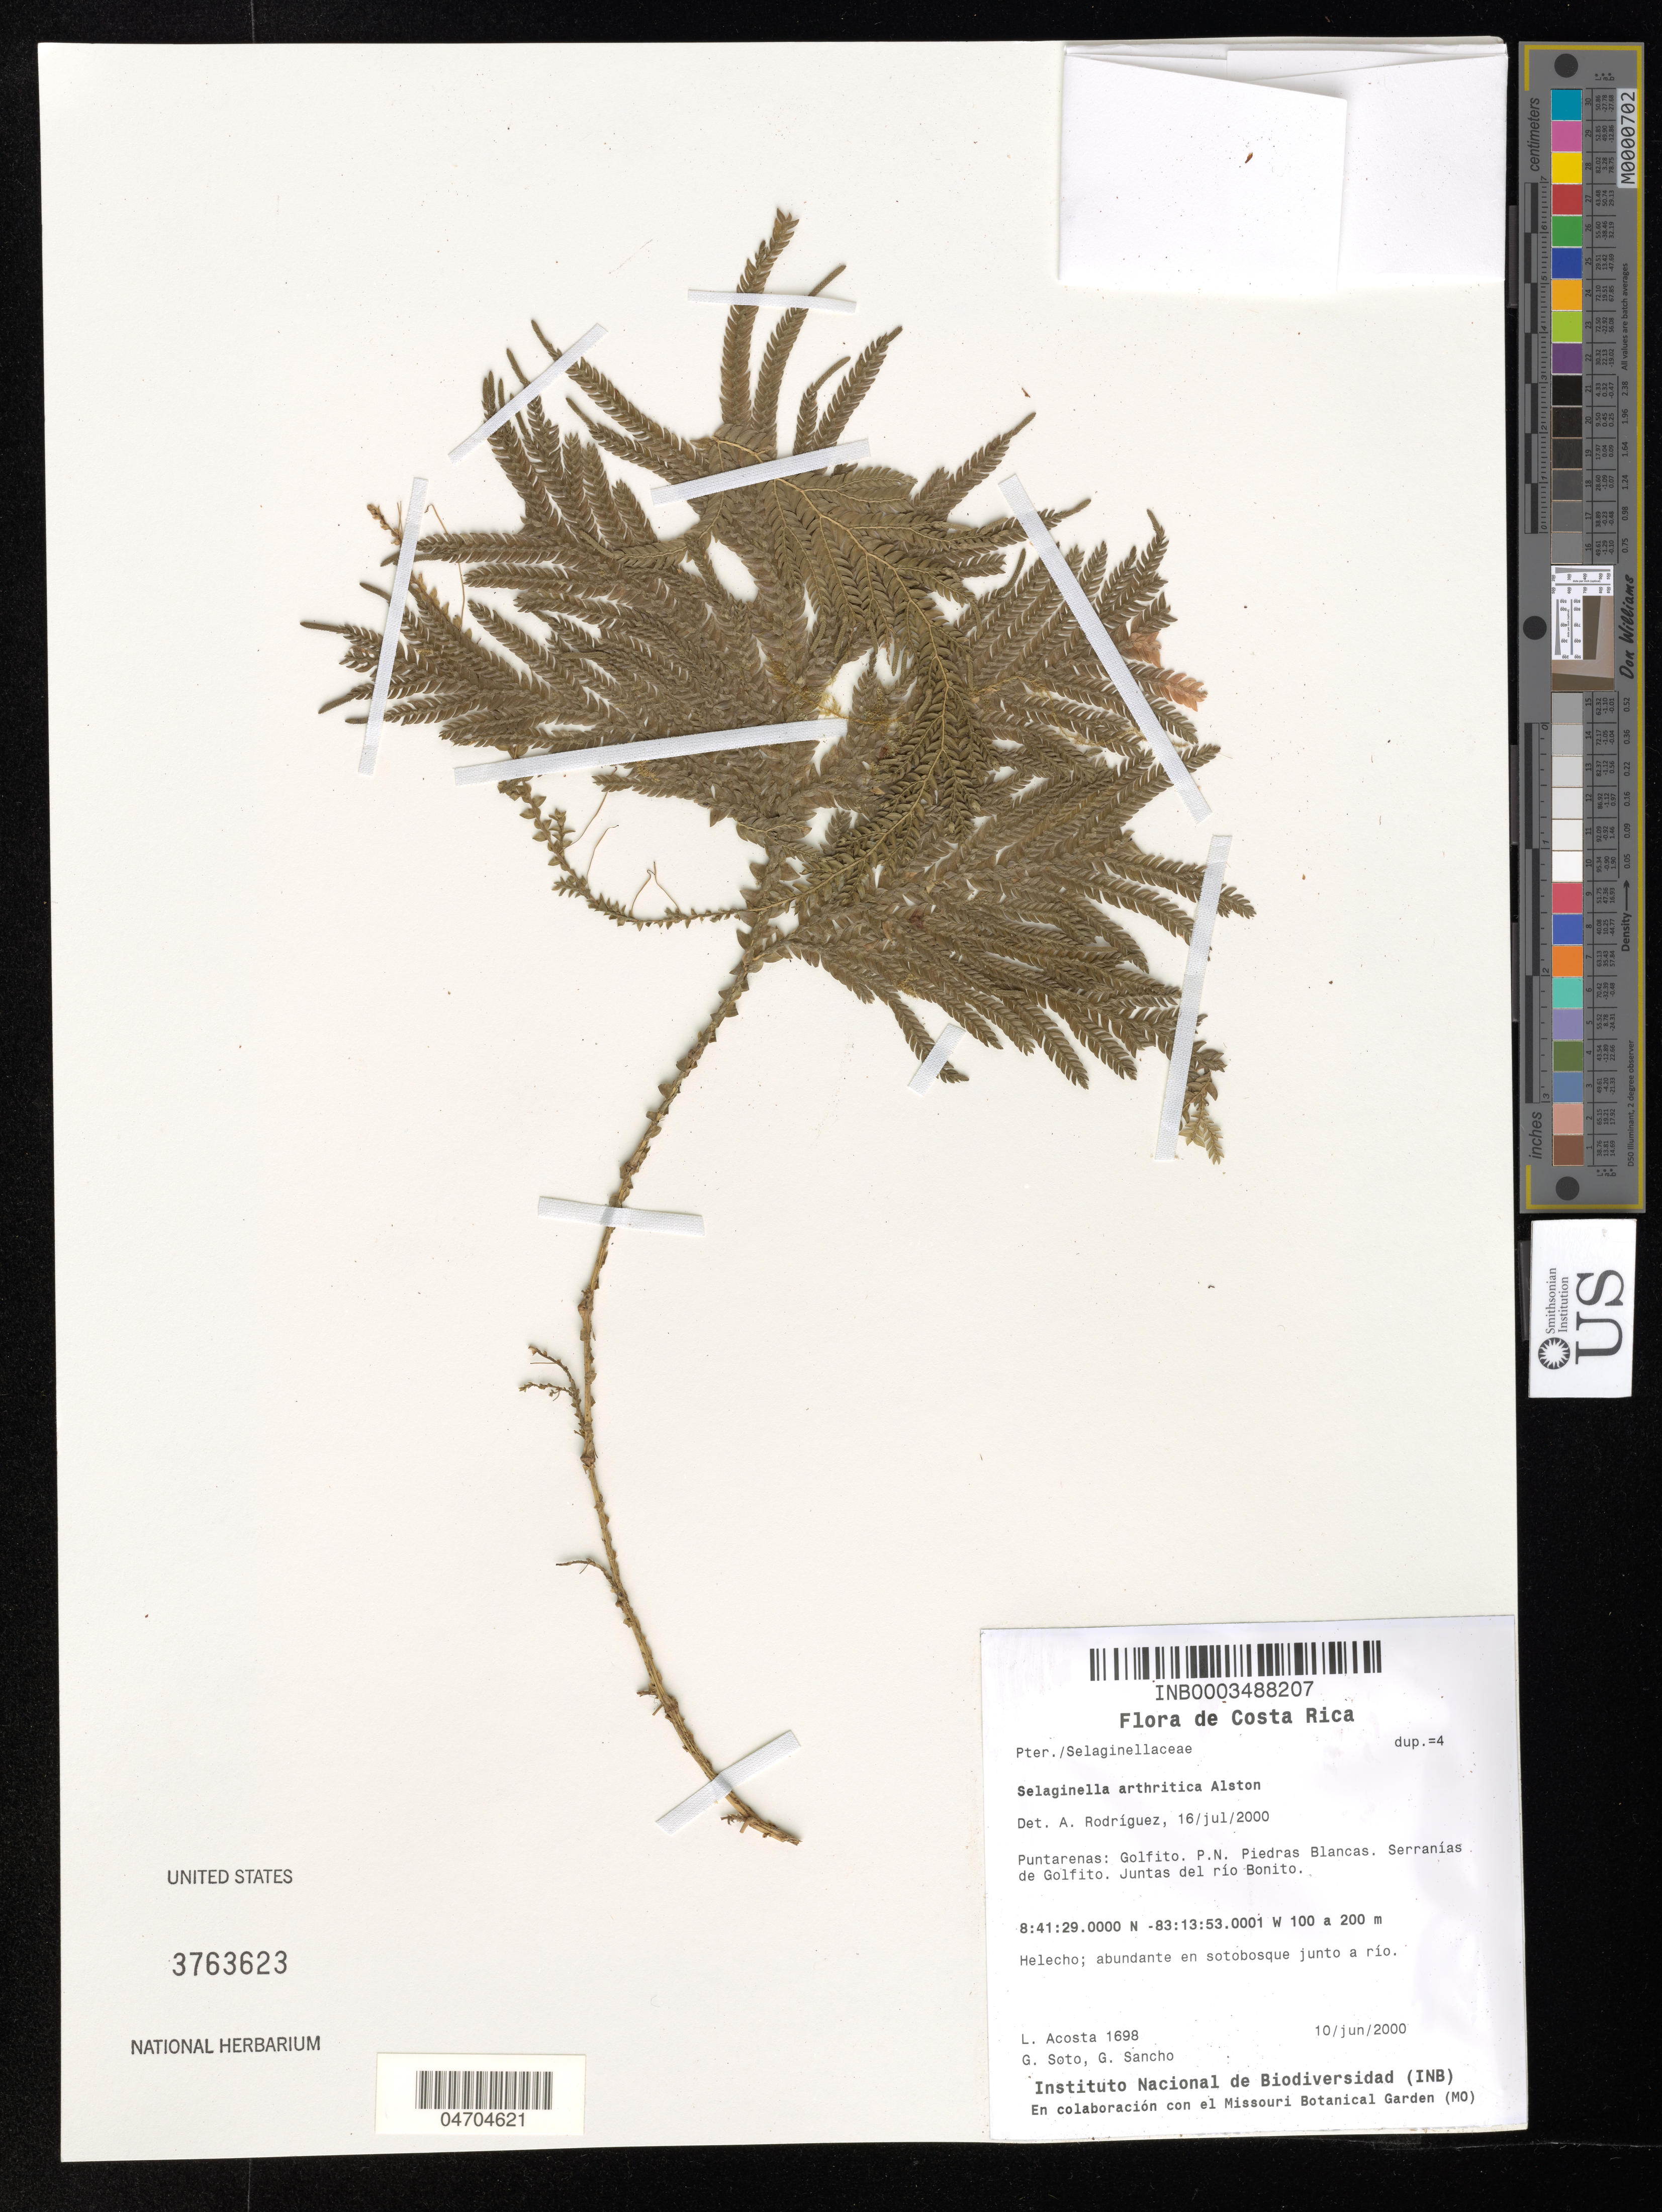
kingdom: Plantae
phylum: Tracheophyta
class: Lycopodiopsida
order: Selaginellales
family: Selaginellaceae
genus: Selaginella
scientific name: Selaginella arthritica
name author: Alston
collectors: L. Acosta, G. Soto & G. Sancho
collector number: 1698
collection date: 2000-06-10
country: Costa Rica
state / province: Puntarenas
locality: Golfito. P. N. Piedras Blancas. Serranías de Golfito. Juntas del río Bonito.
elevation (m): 100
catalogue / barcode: US 3763623